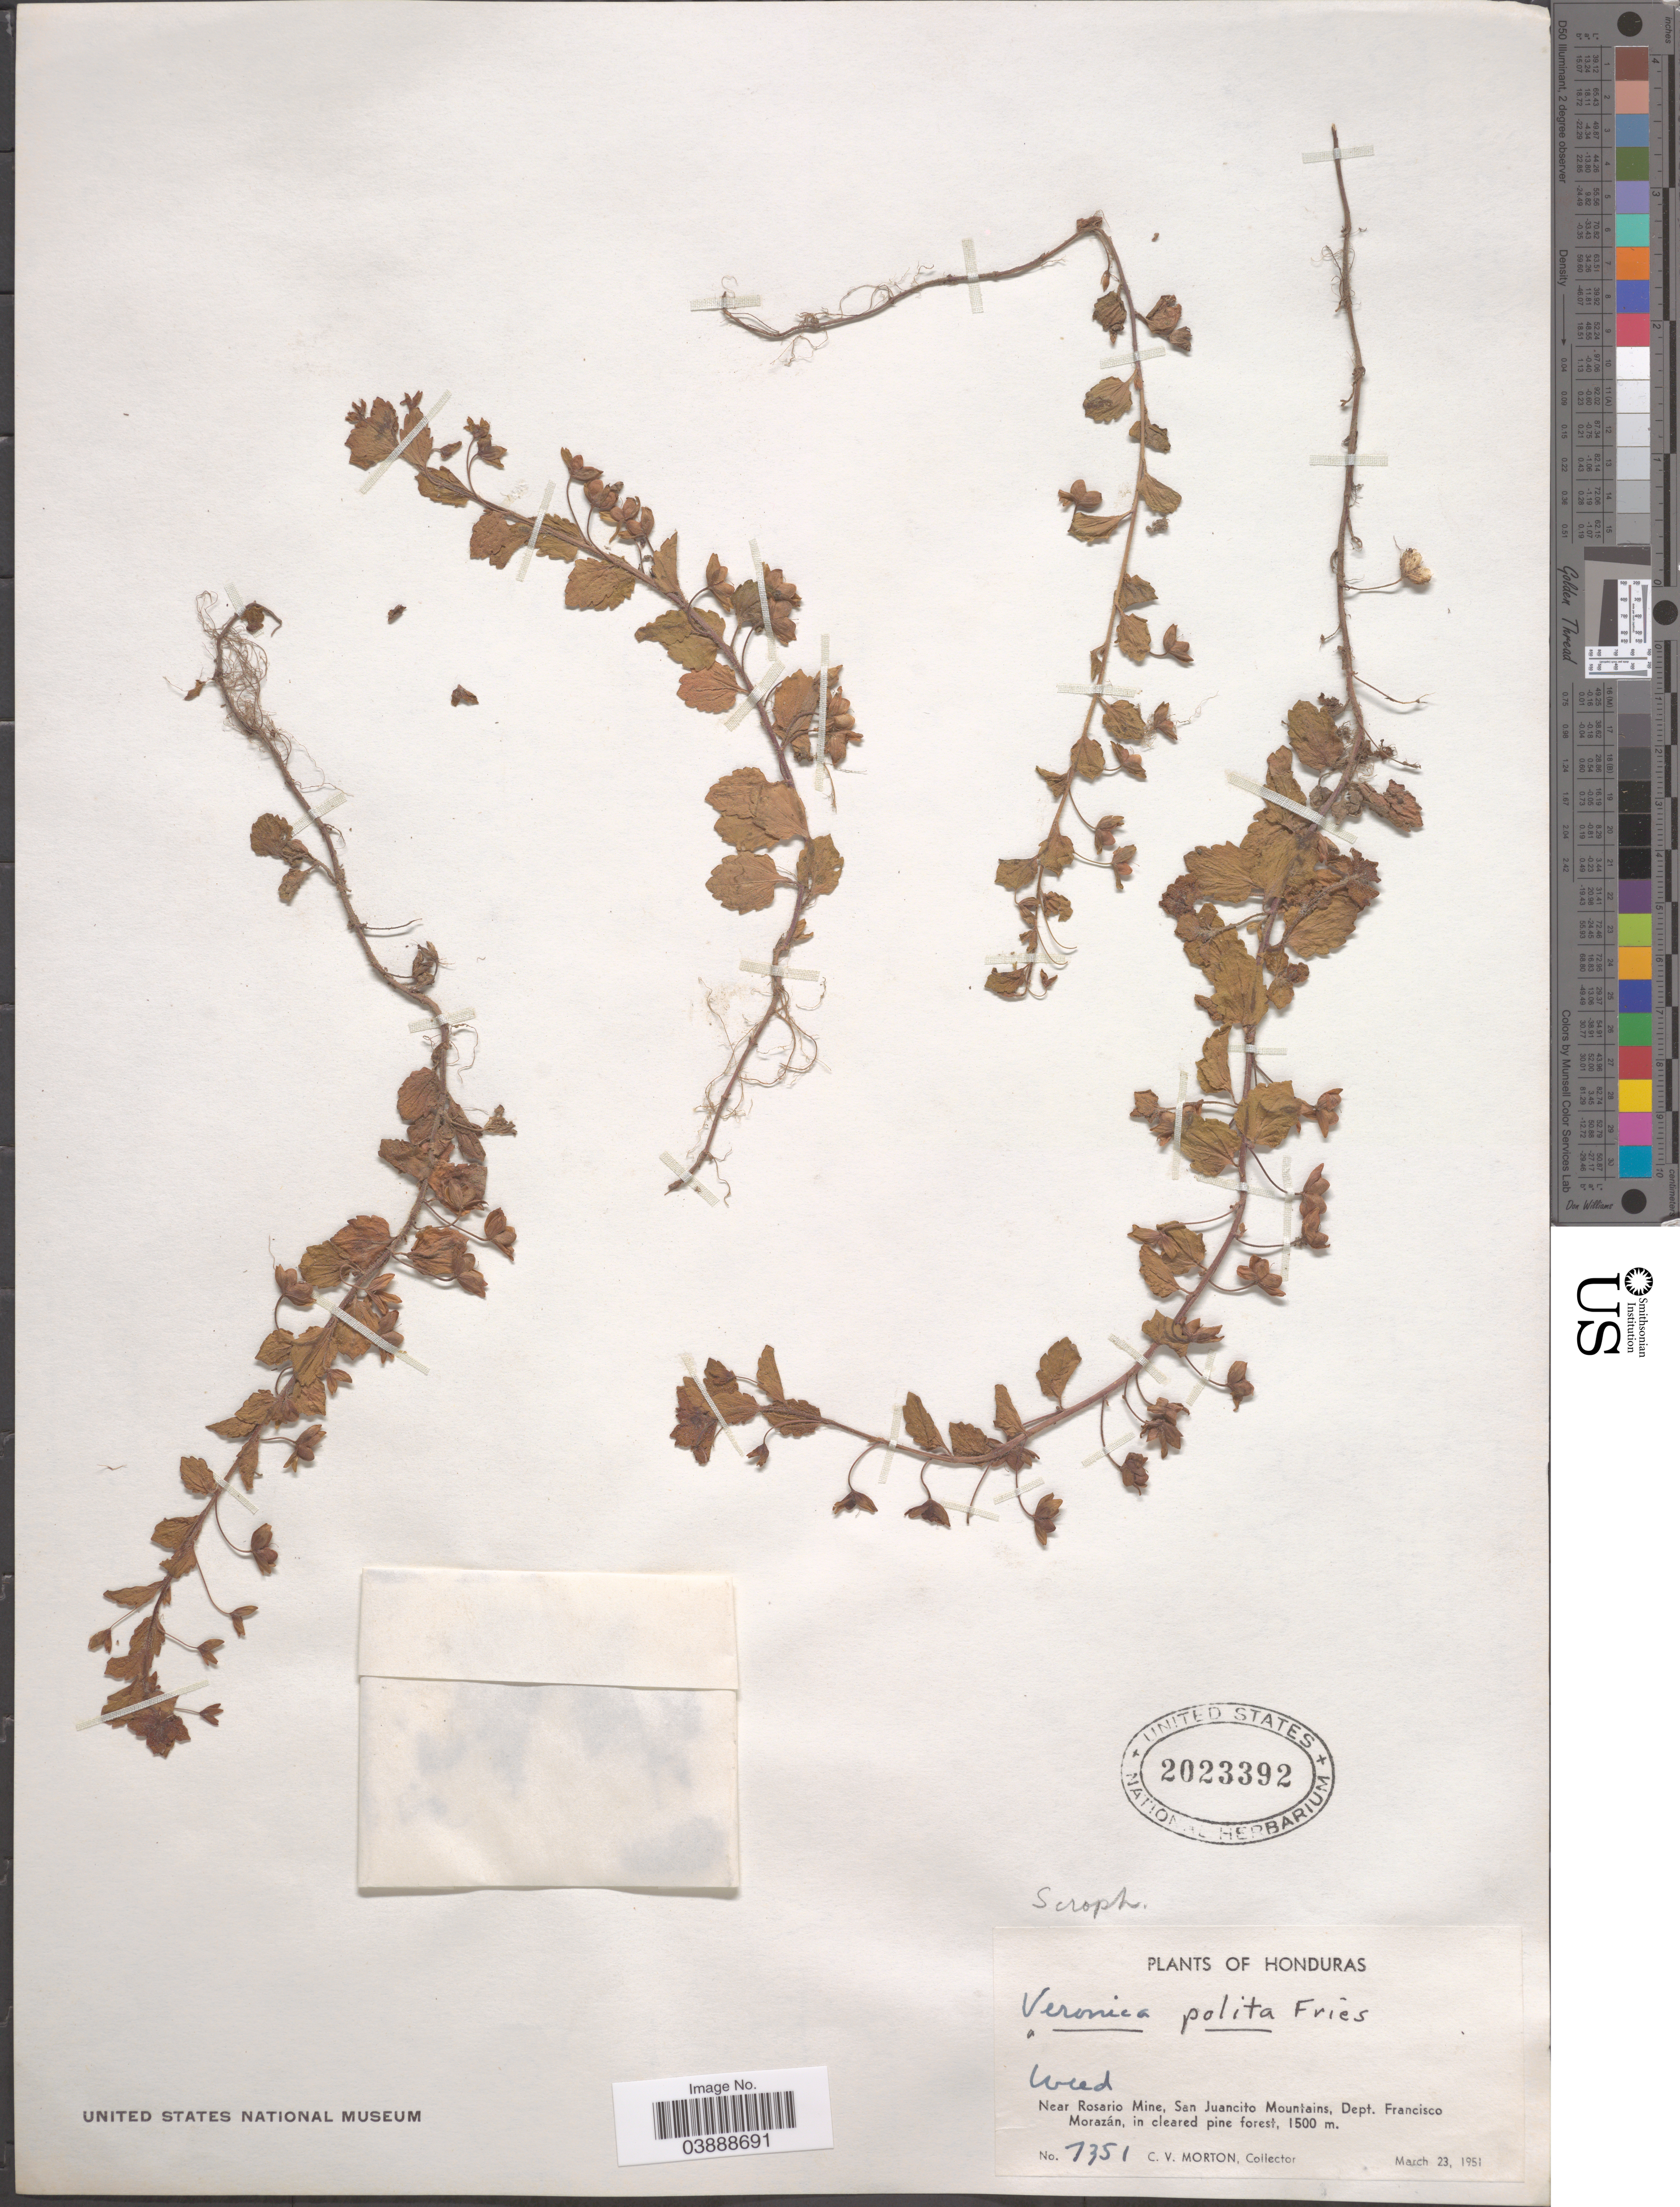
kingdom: Plantae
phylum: Tracheophyta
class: Magnoliopsida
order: Lamiales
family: Plantaginaceae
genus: Veronica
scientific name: Veronica polita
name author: Fr.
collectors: C. V. Morton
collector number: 7351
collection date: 1951-03-23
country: Honduras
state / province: Fco. Morazán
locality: Near Rosario Mine, San Juancito Mountains, Dept. Francisco Morazán.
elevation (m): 1500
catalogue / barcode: US 2023392